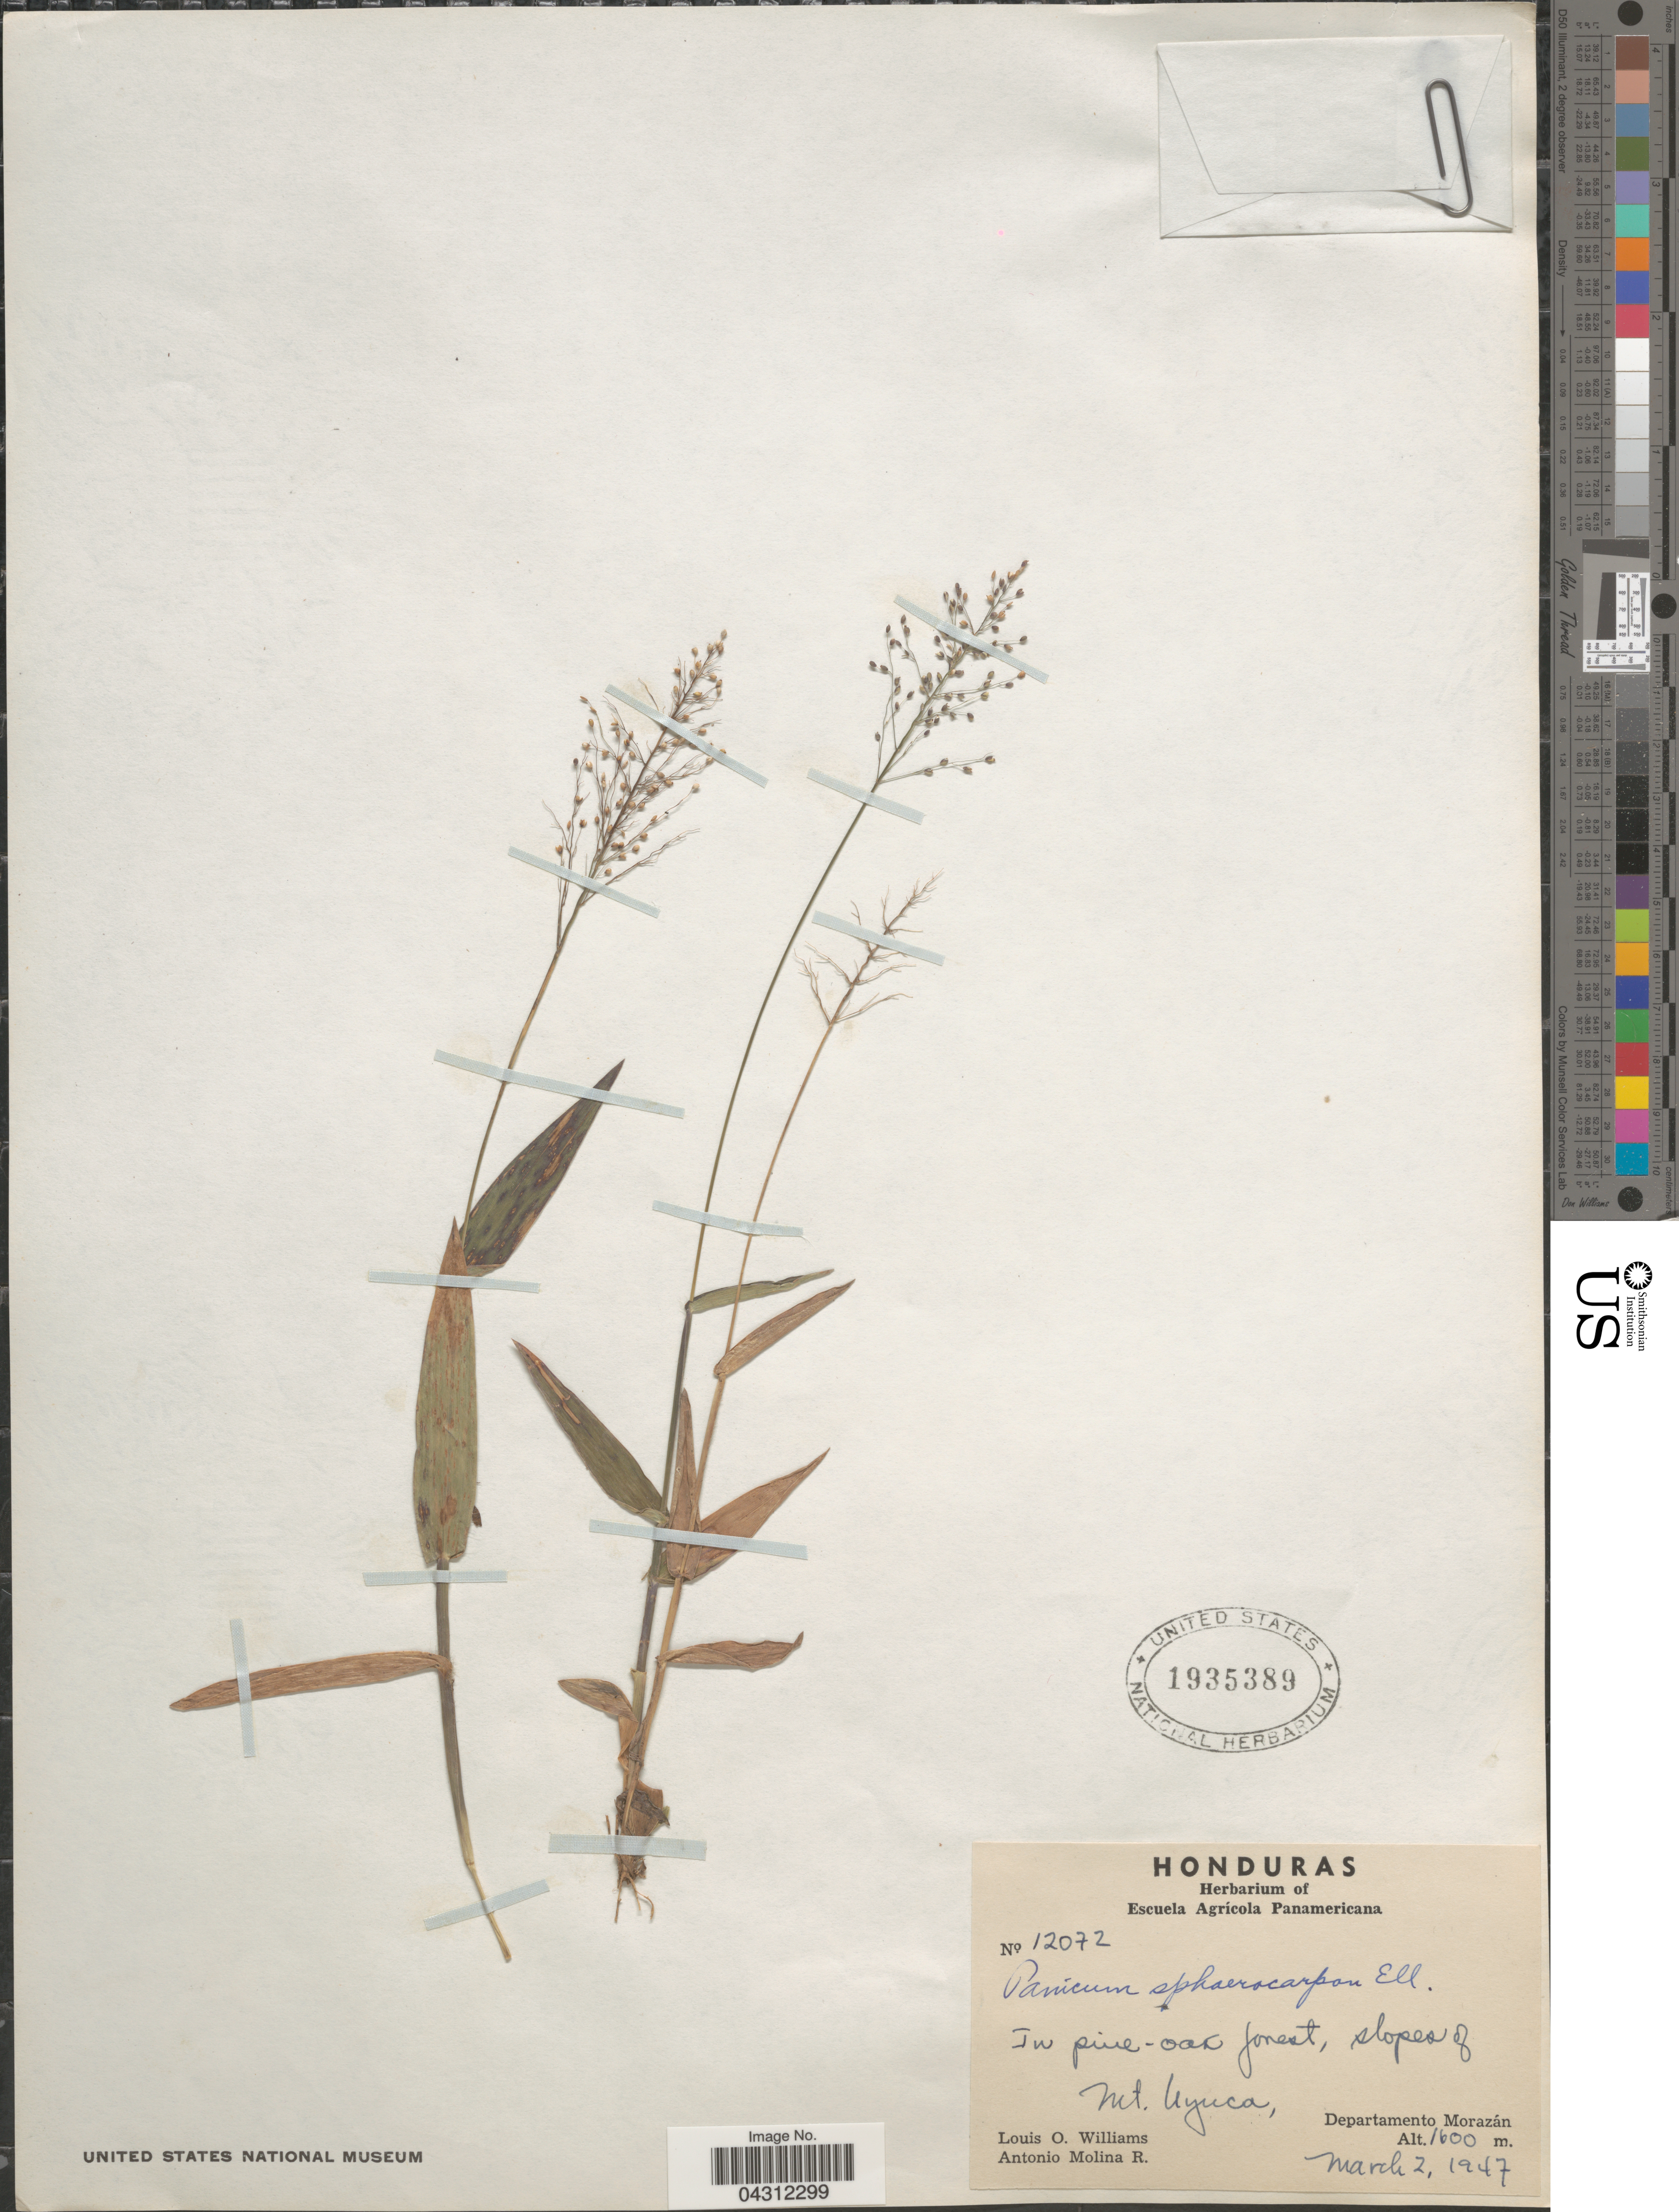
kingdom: Plantae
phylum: Tracheophyta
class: Liliopsida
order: Poales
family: Poaceae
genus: Dichanthelium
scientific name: Dichanthelium sphaerocarpon var. sphaerocarpon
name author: (Elliott) Gould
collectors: L. O. Williams & A. Molina R.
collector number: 12072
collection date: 1947-03-02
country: Honduras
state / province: Fco. Morazán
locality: In pine-oak forest, slope of Mt. Uyuca, Departamento Morazán.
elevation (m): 1600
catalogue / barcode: US 1935389